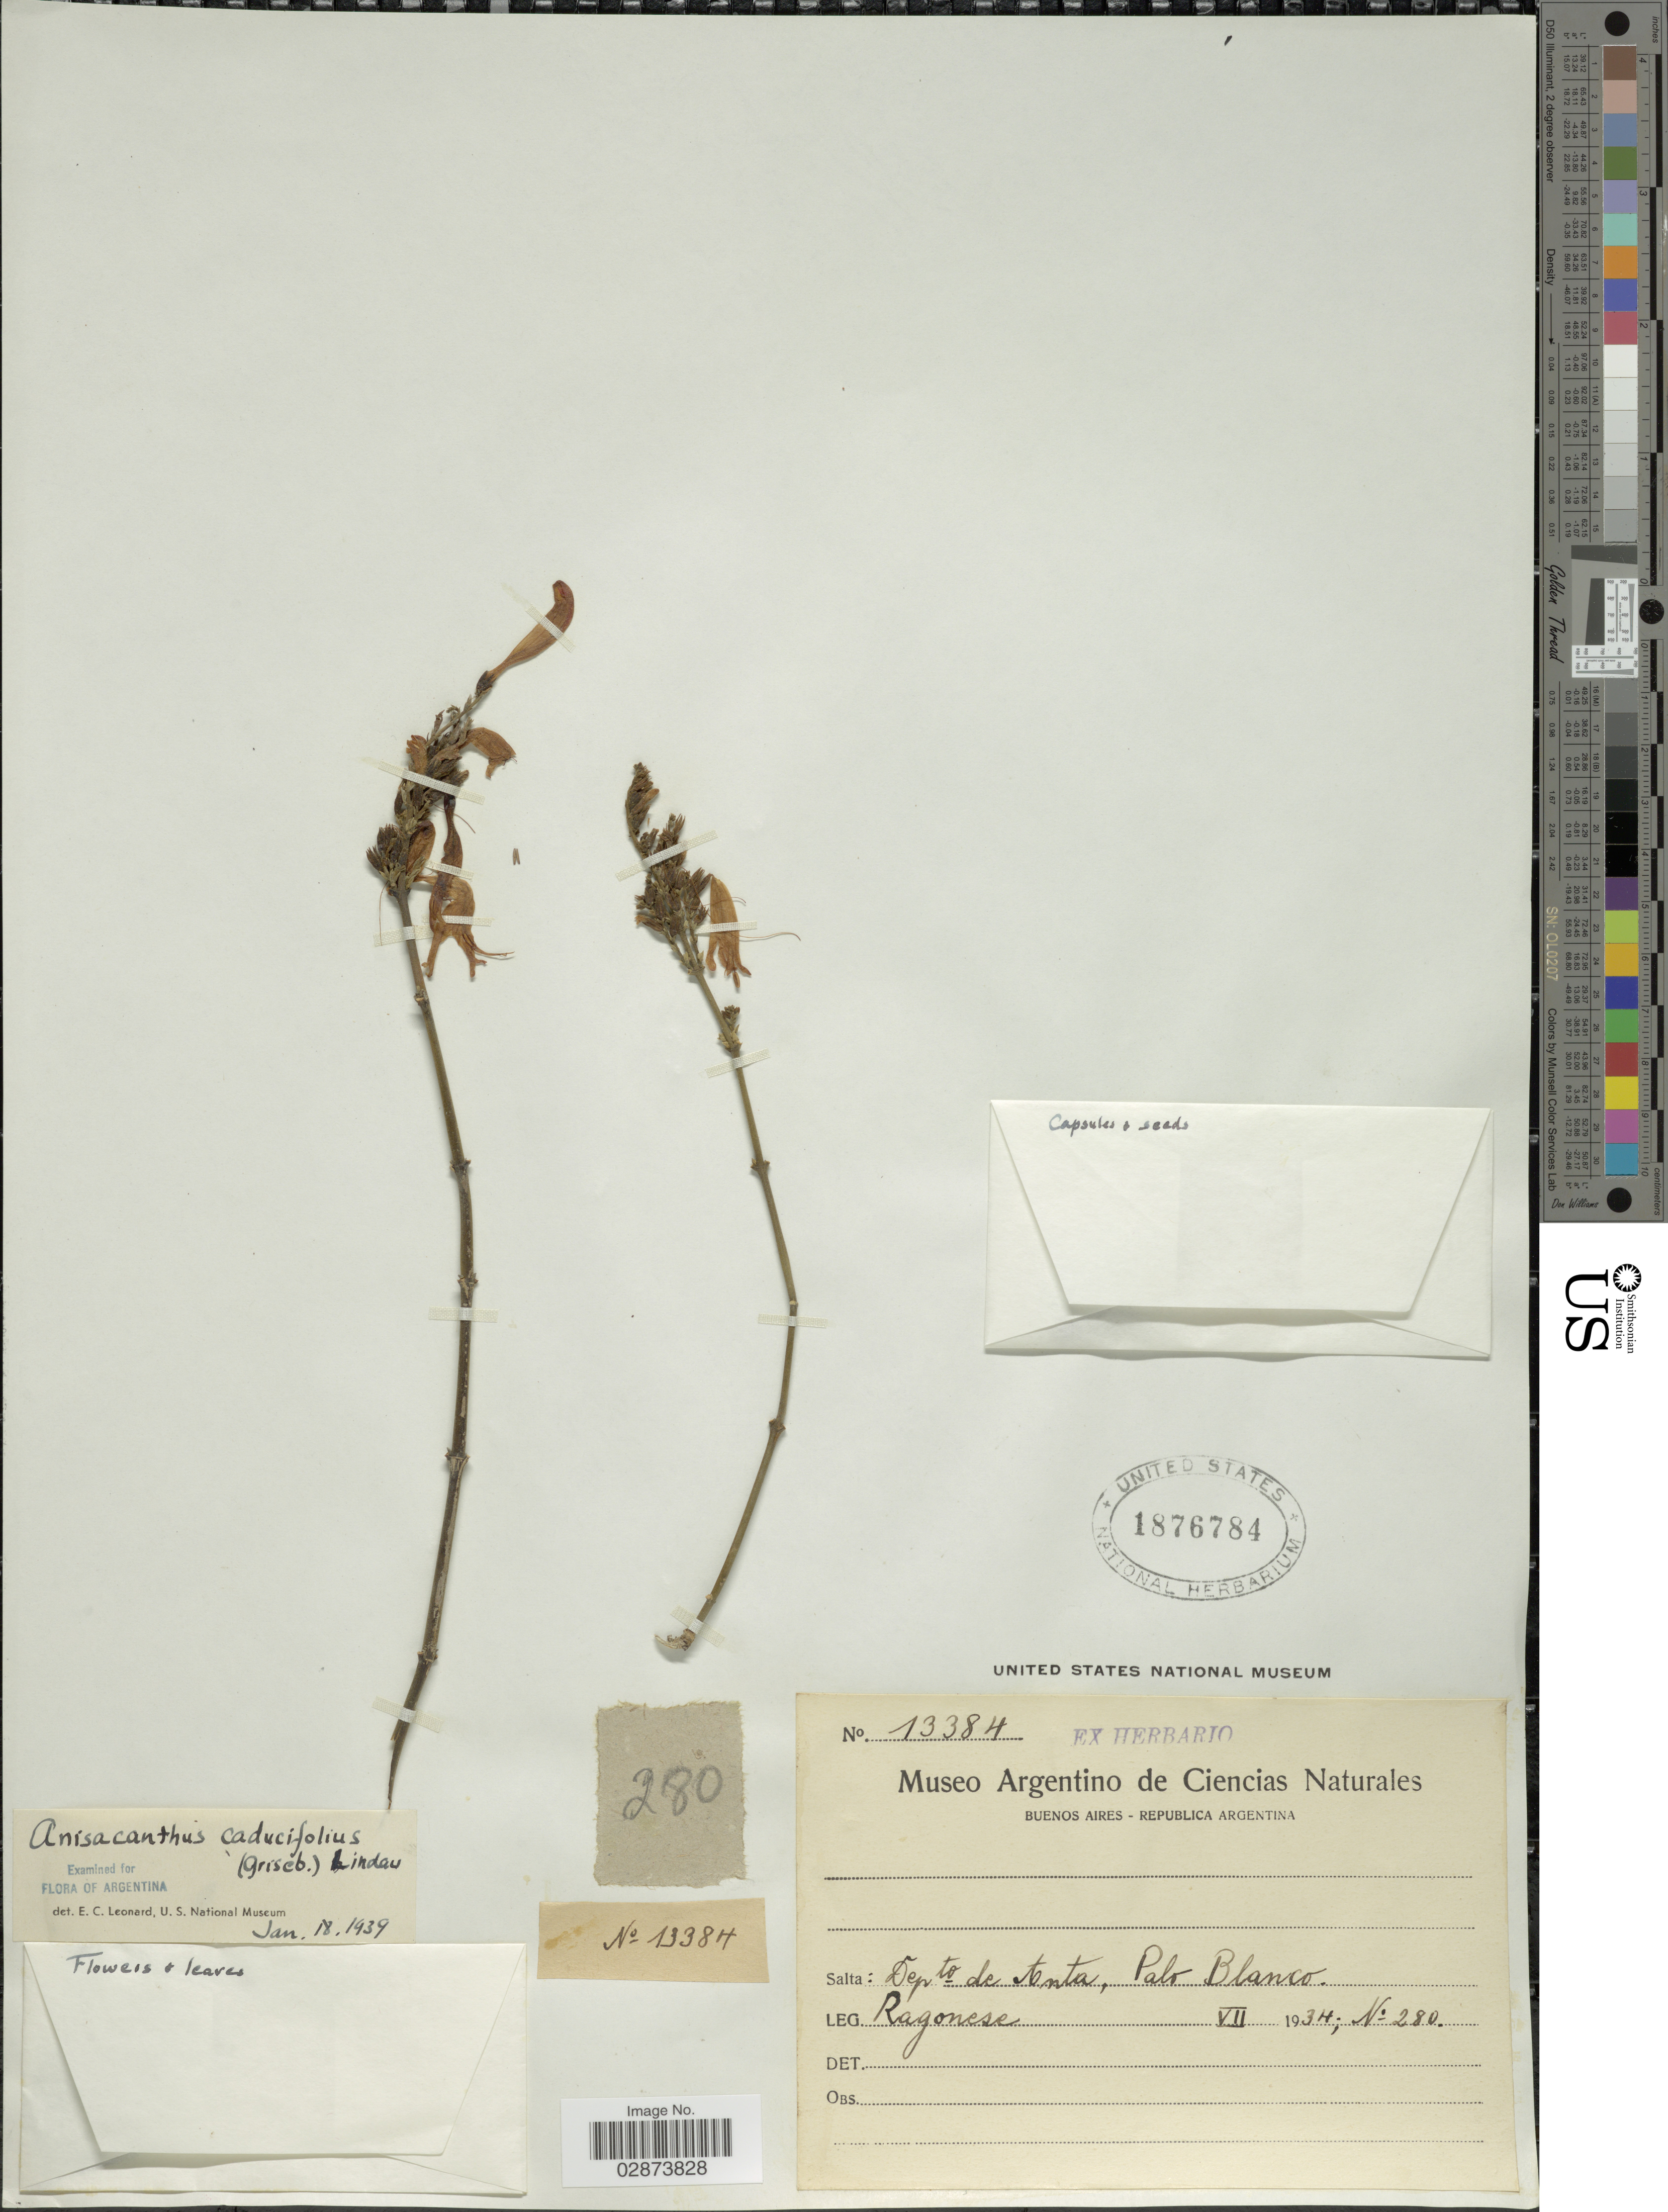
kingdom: Plantae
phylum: Tracheophyta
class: Magnoliopsida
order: Lamiales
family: Acanthaceae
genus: Thyrsacanthus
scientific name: Thyrsacanthus boliviensis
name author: (Nees) A.L.A. Côrtes & Rapini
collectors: Ragonese, --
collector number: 280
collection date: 1934-07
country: Argentina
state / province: Salta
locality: Depto de Anta, Palo Blanco.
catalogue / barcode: US 1876784